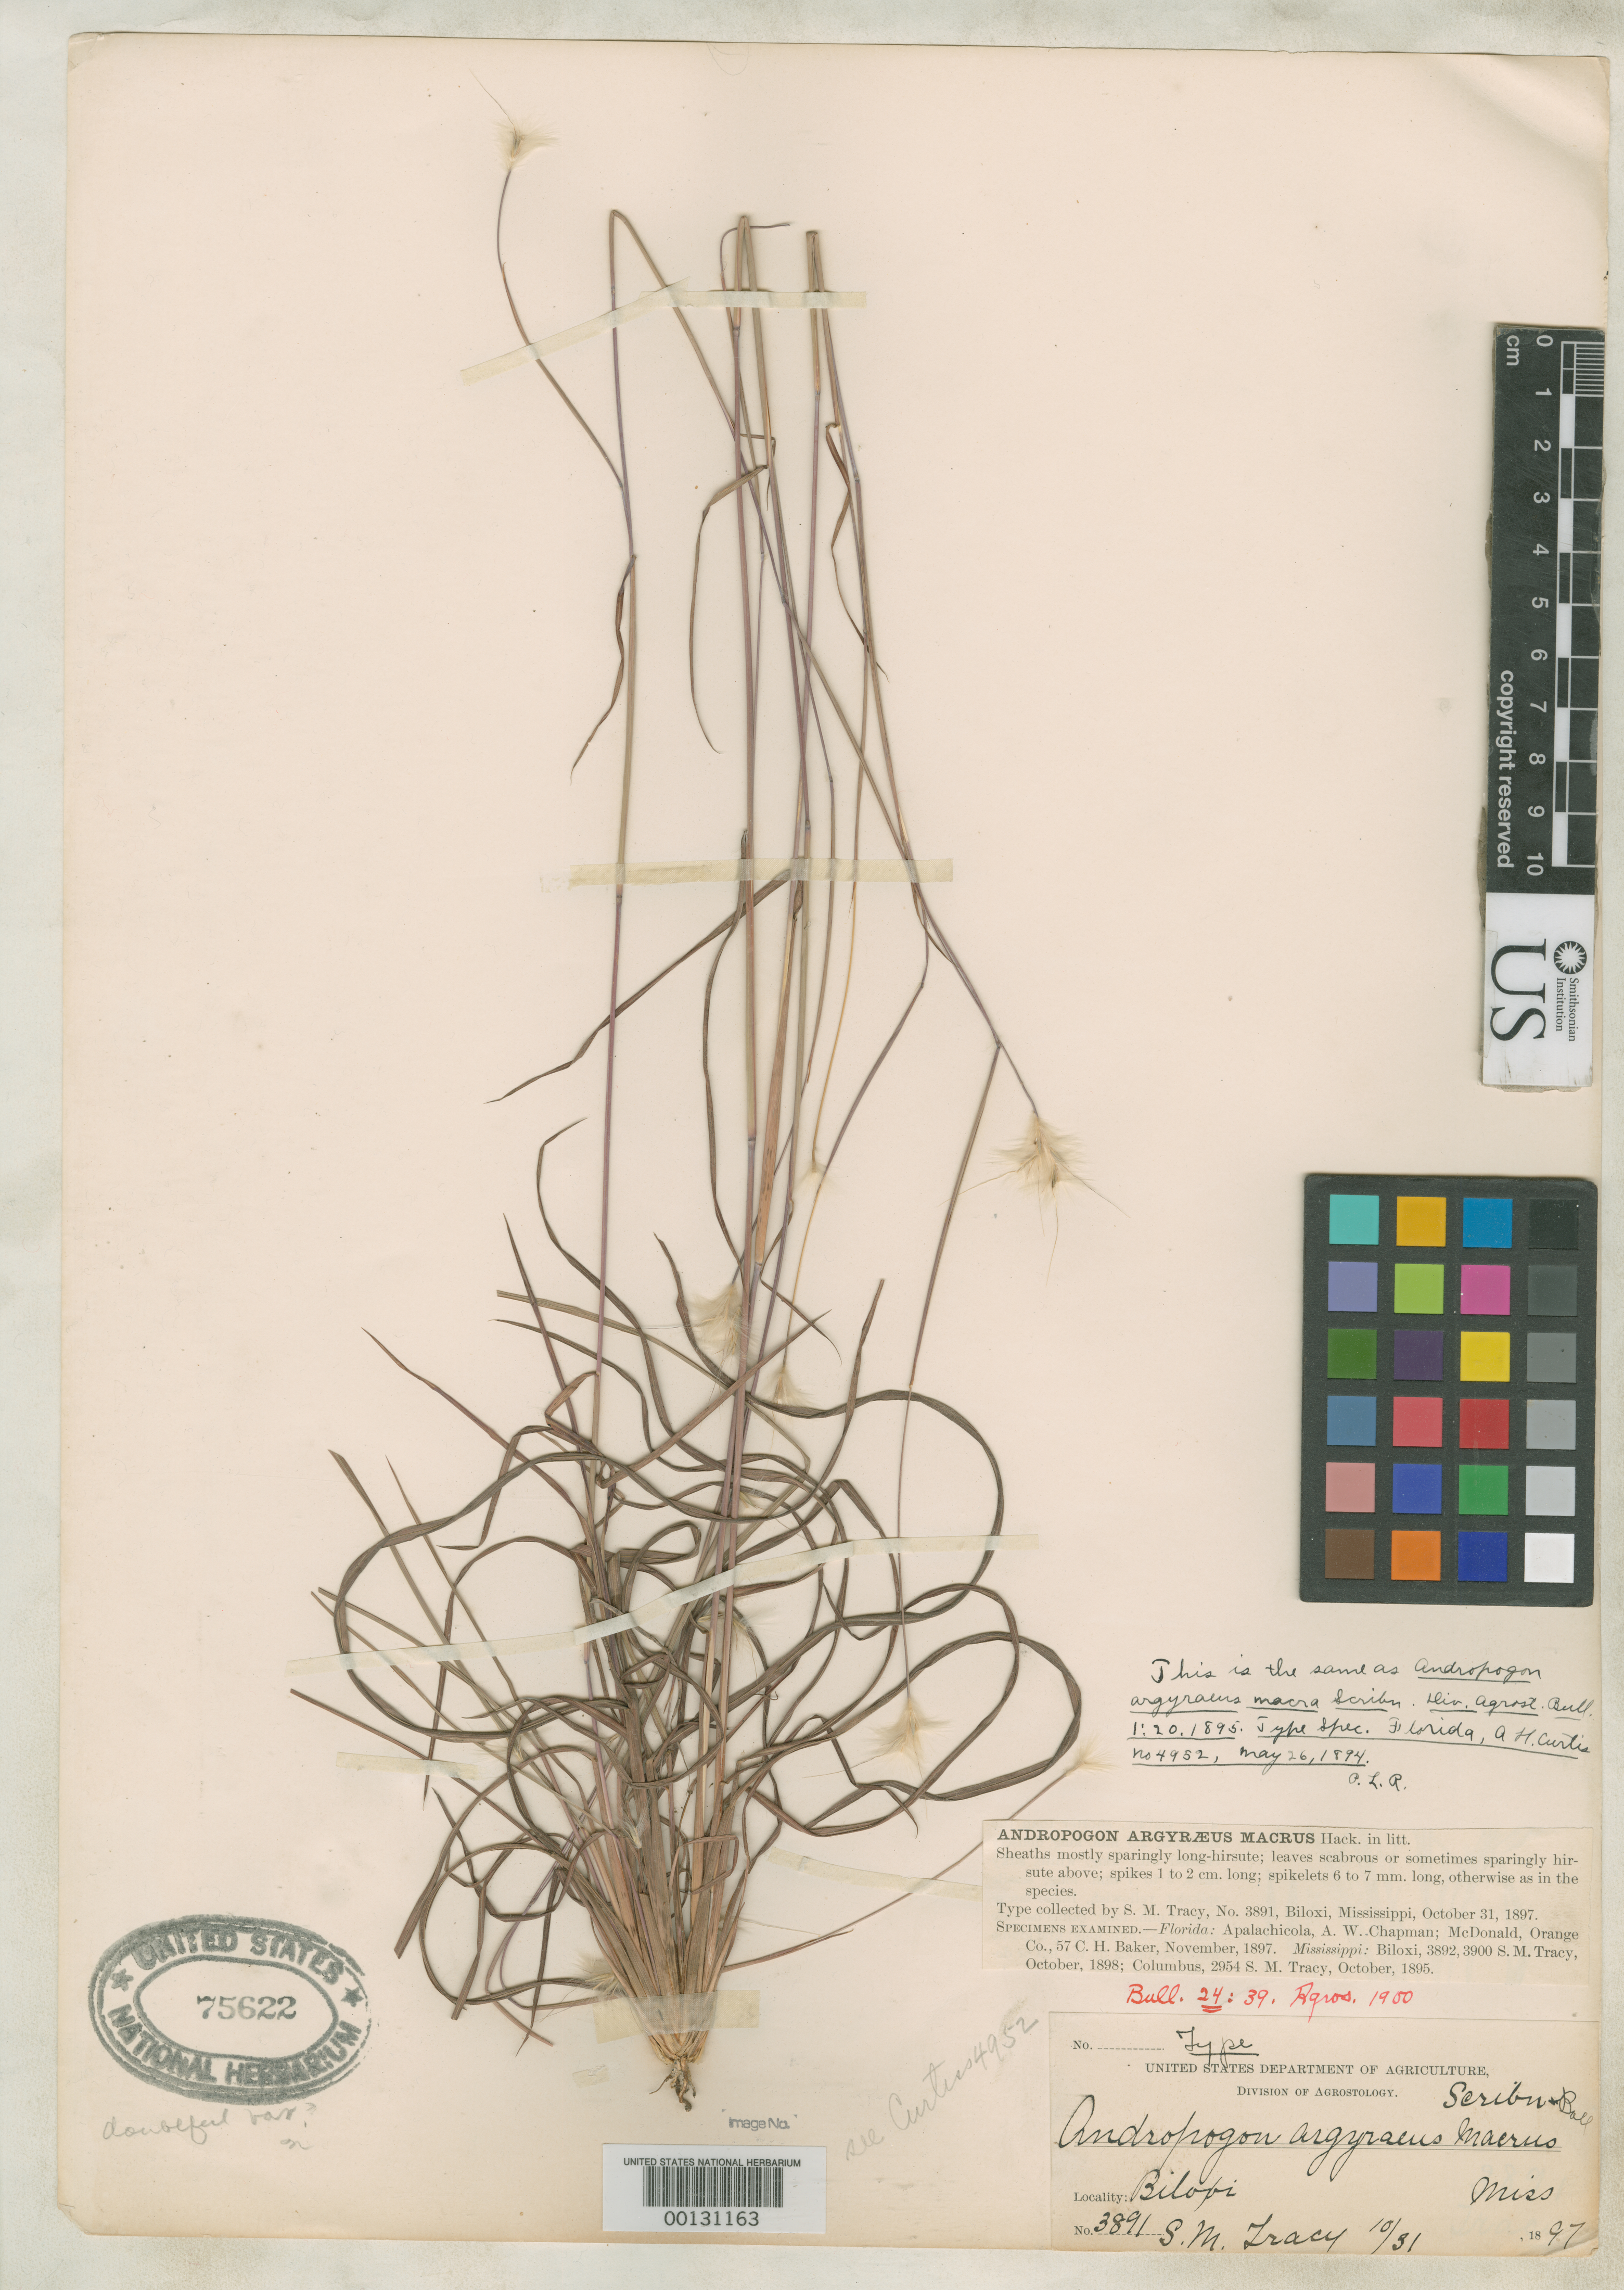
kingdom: Plantae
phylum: Tracheophyta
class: Liliopsida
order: Poales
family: Poaceae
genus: Andropogon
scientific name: Andropogon argyraeus var. macrus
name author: Hack. ex Scribn. & C.R. Ball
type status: Holotype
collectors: S. M. Tracy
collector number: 3891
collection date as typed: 31 Oct 1897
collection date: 1897-10-31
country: United States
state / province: Mississippi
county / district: Harrison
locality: Biloxi.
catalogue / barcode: US 75622